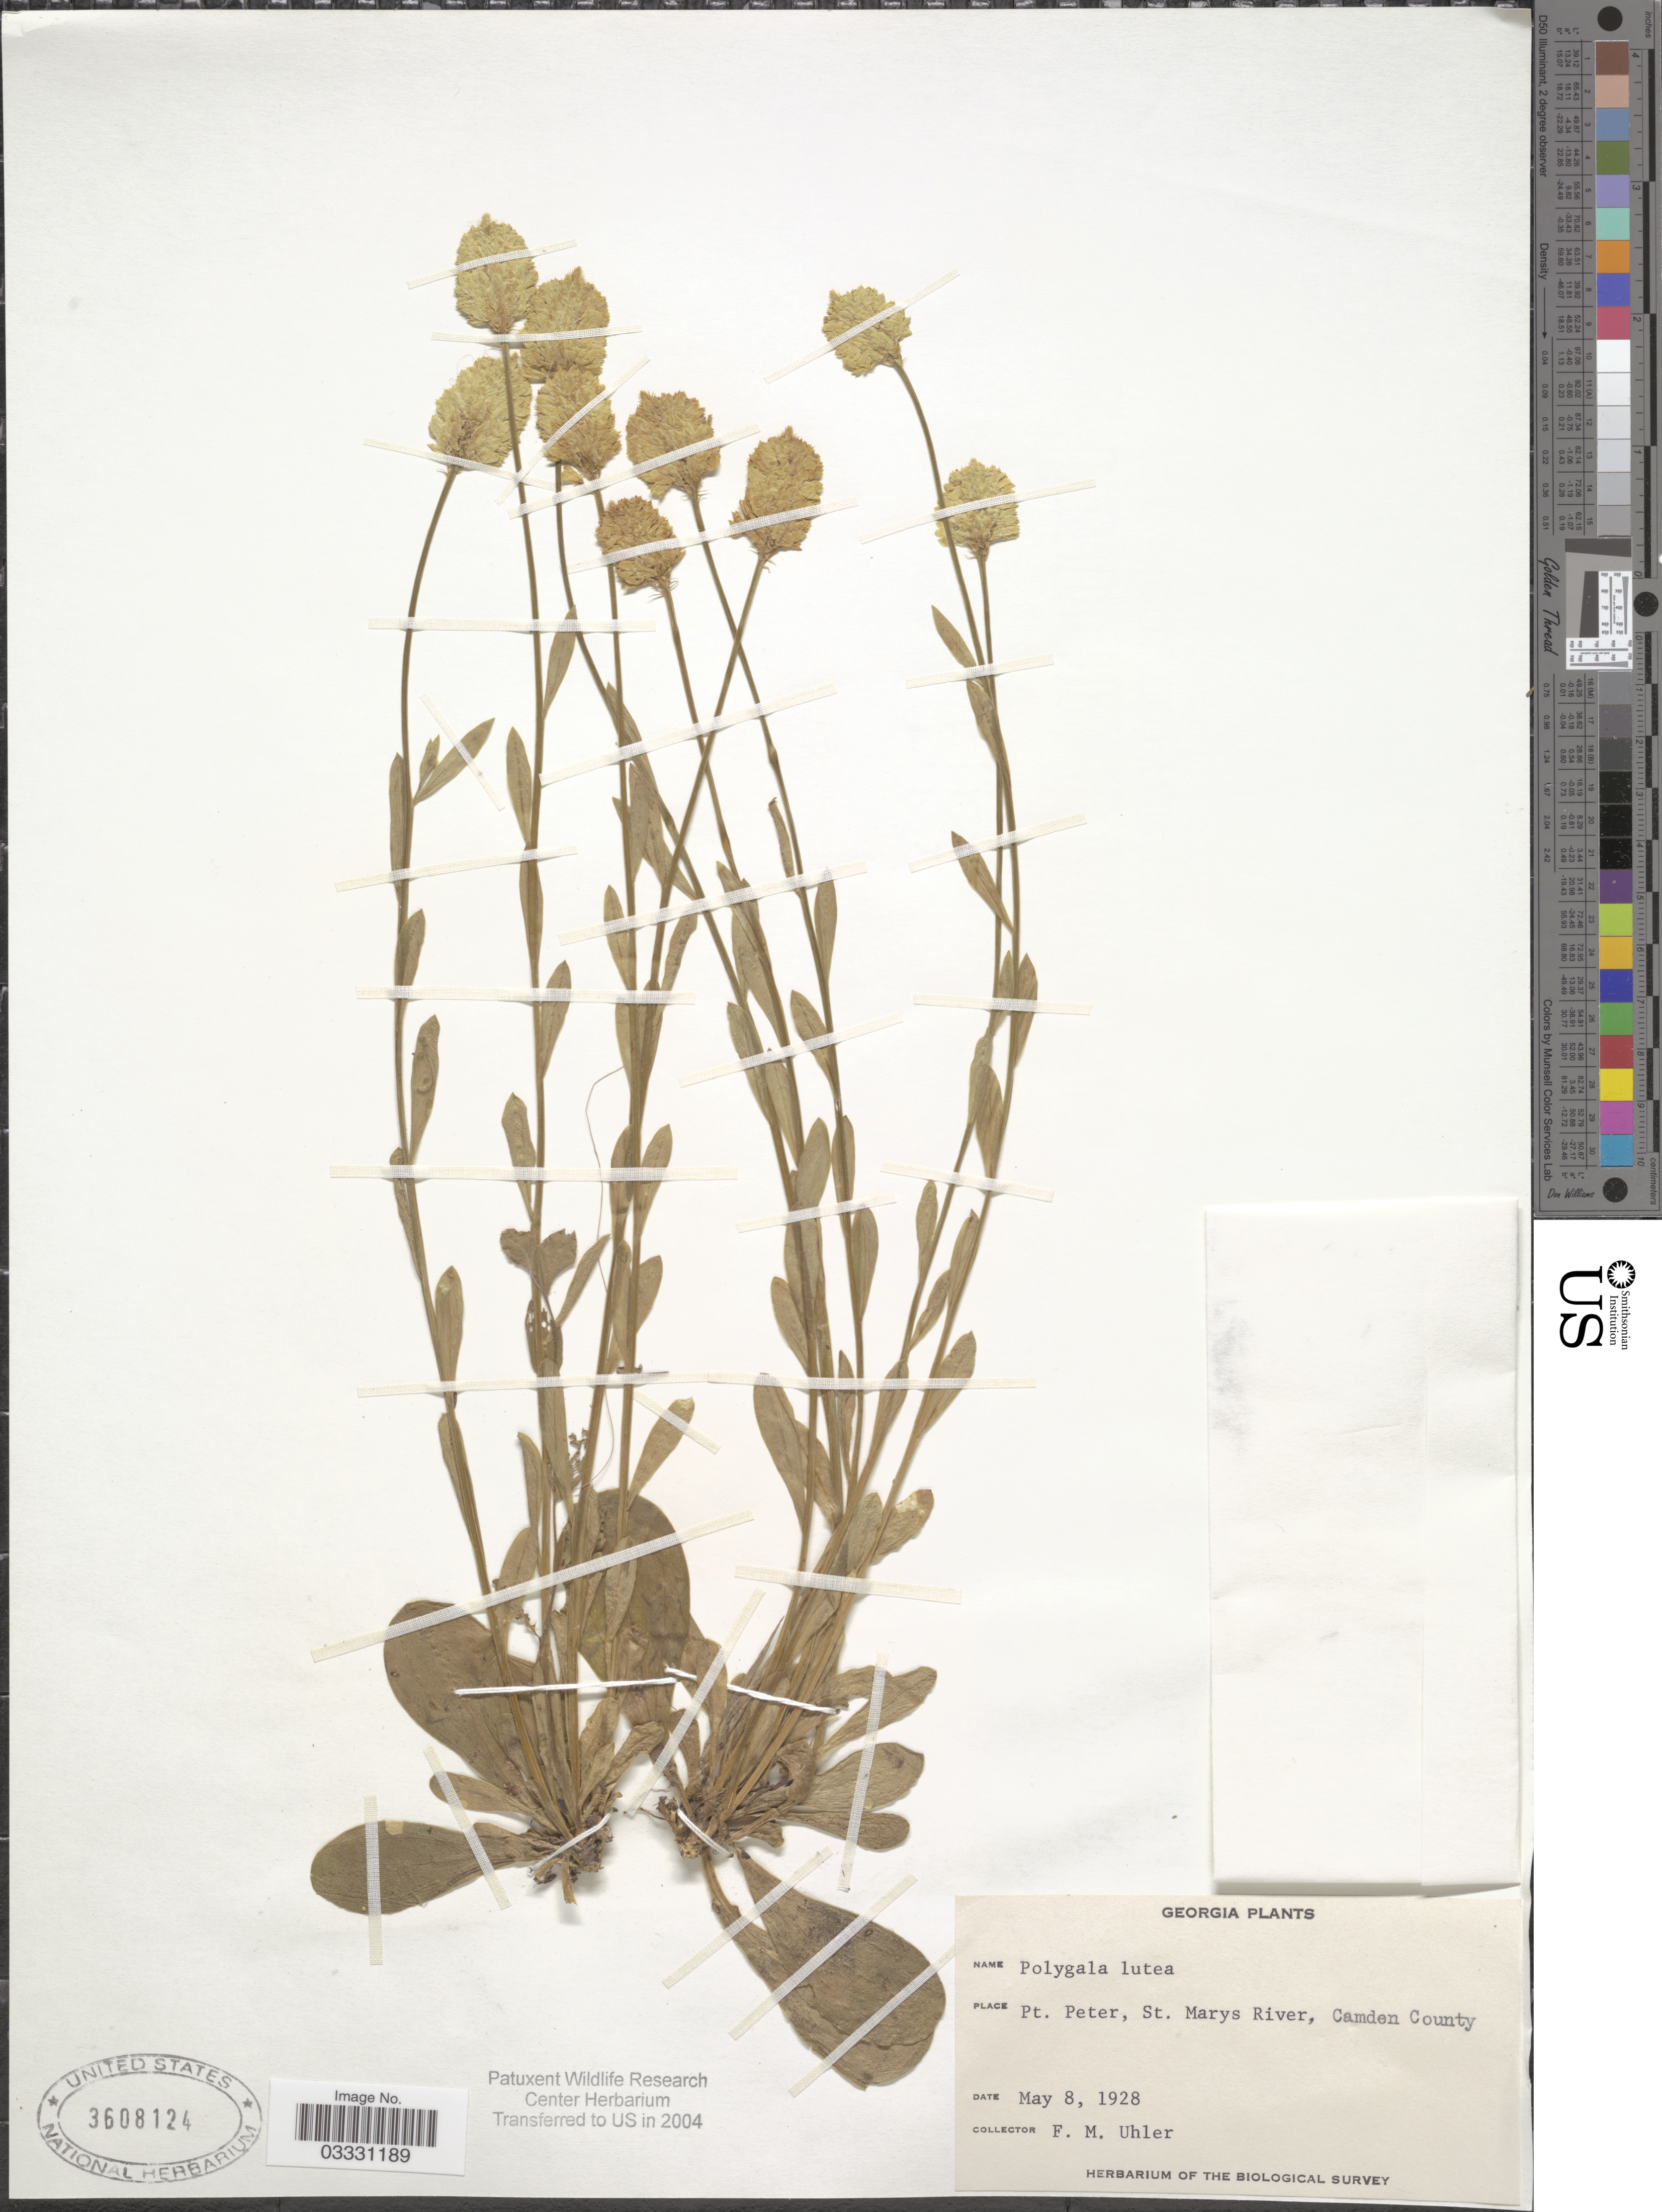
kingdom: Plantae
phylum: Tracheophyta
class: Magnoliopsida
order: Fabales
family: Polygalaceae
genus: Polygala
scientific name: Polygala lutea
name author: L.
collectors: F. M. Uhler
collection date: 1928-05-08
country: United States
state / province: Georgia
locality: Pt. Peter, St. Marys River, Camden County.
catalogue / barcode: US 3608124